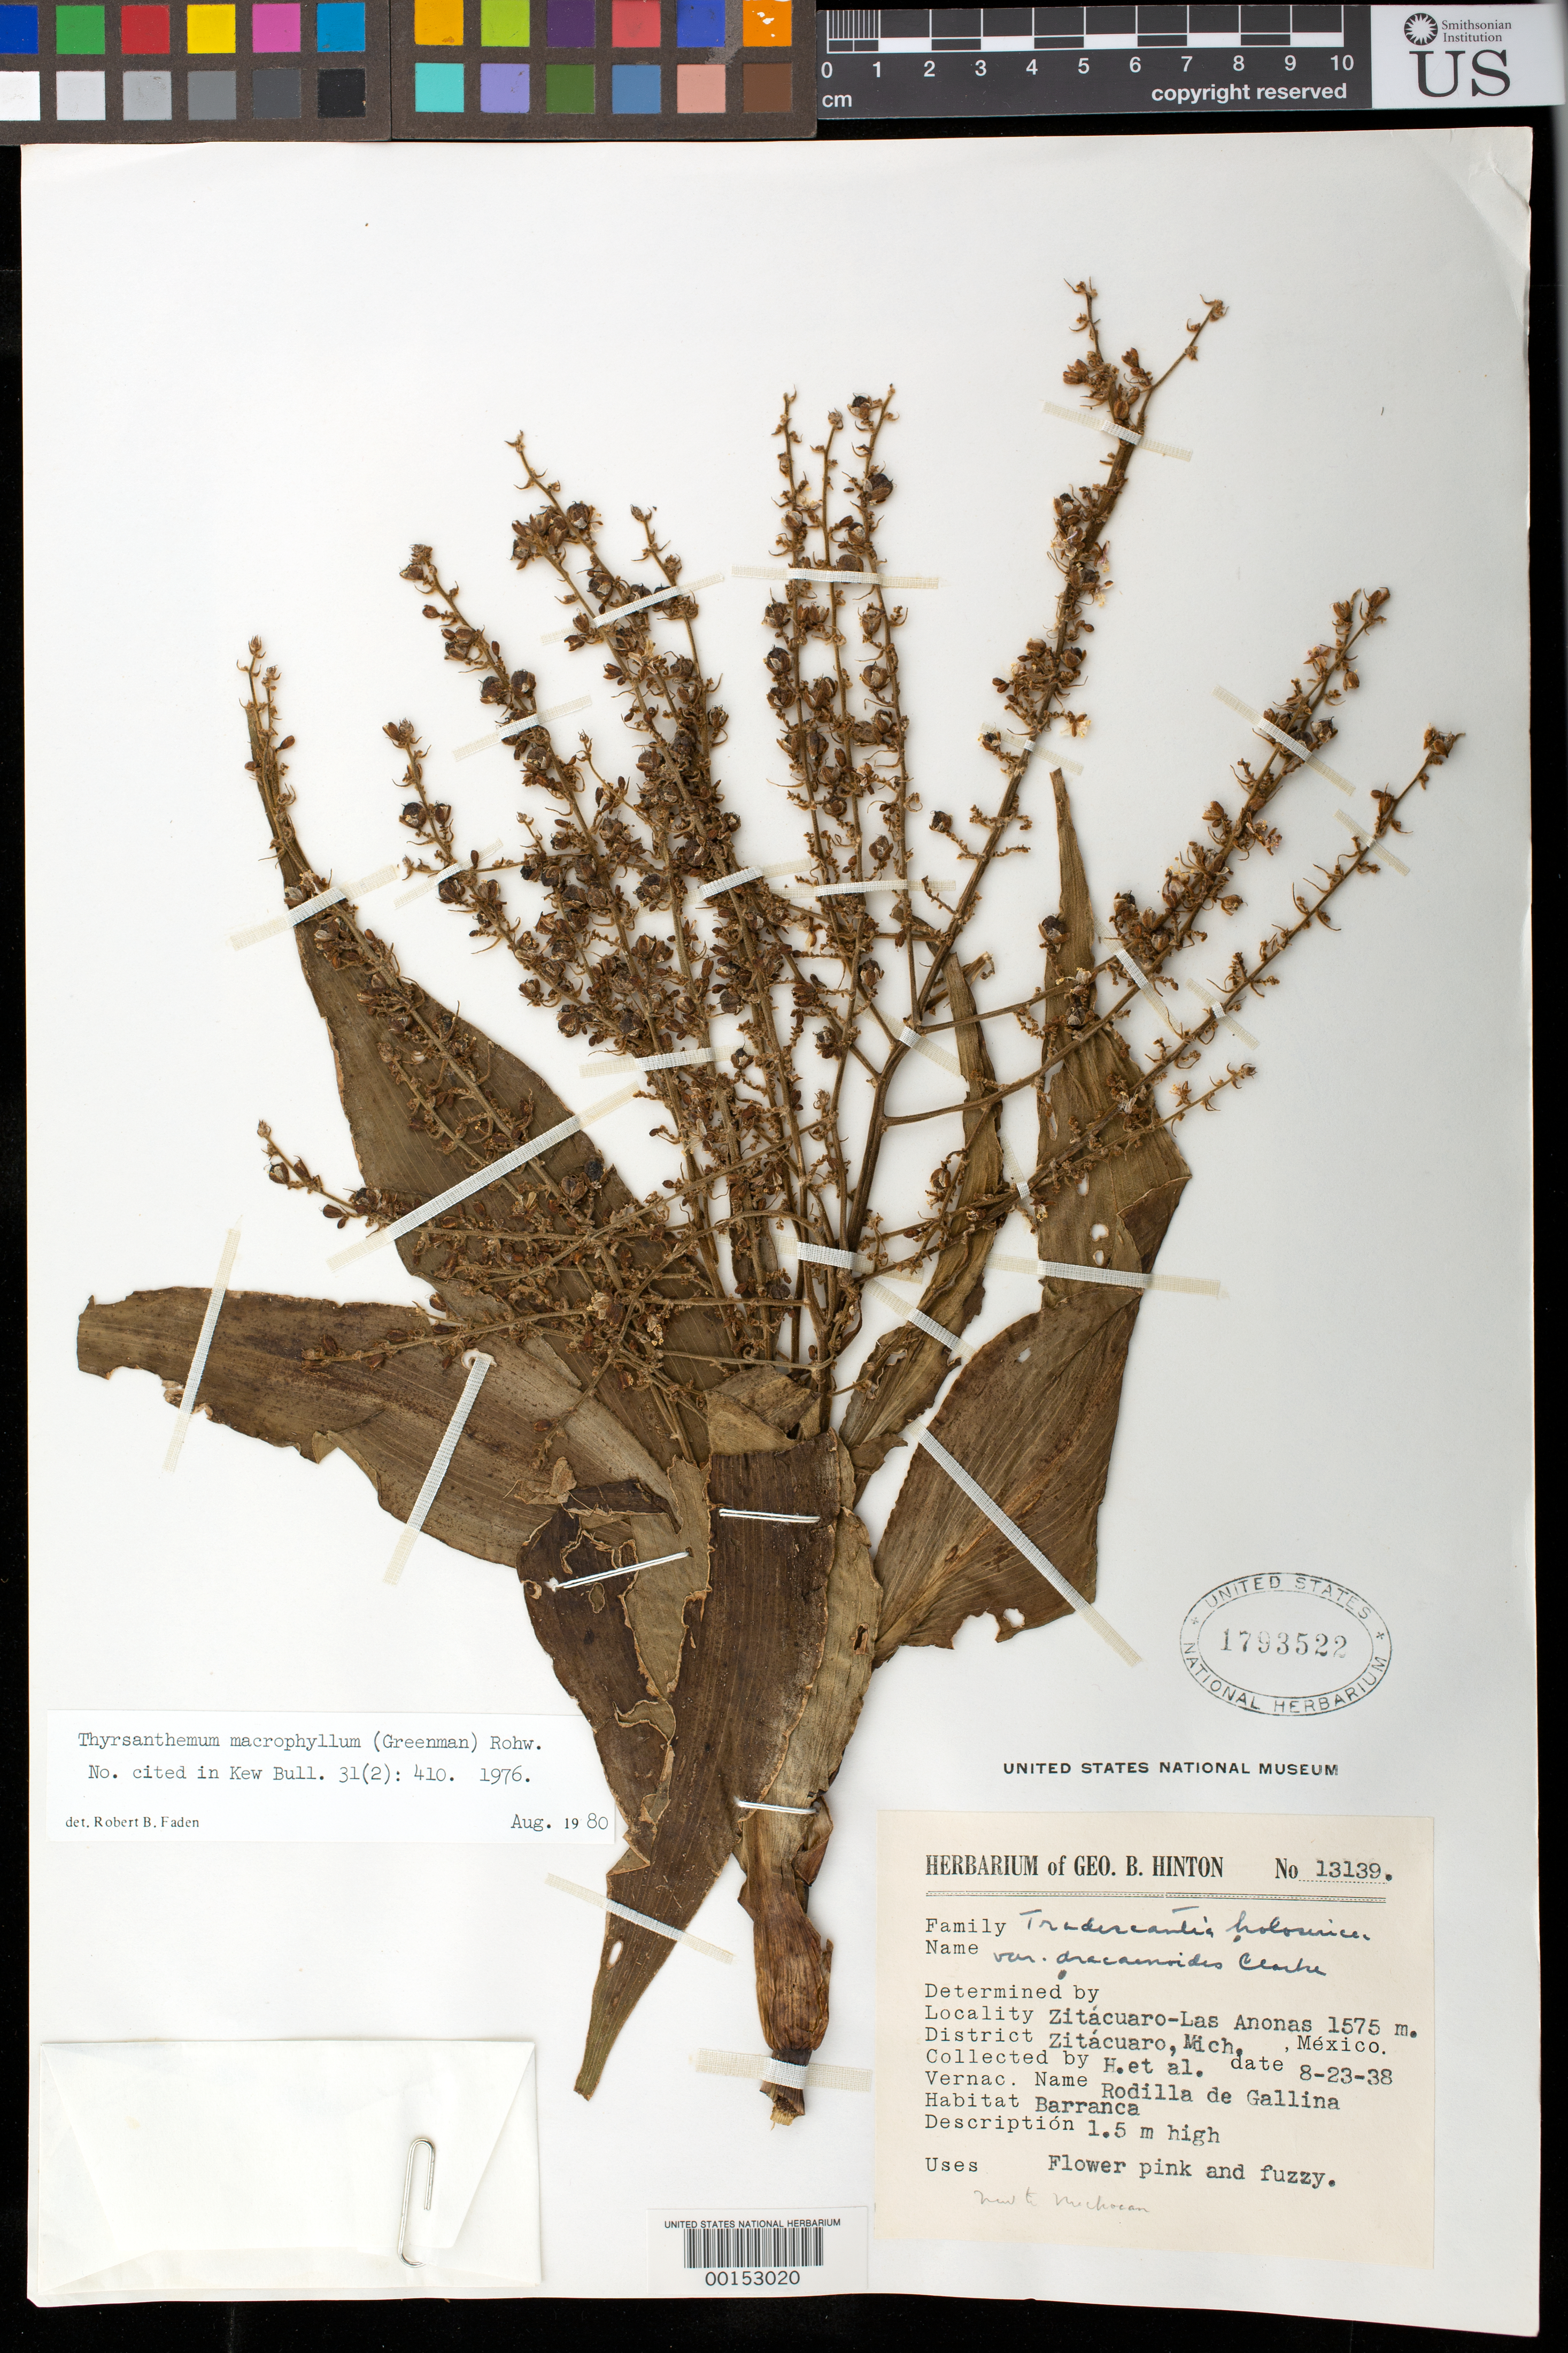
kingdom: Plantae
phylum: Tracheophyta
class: Liliopsida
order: Commelinales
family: Commelinaceae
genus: Thyrsanthemum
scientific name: Thyrsanthemum macrophyllum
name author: (Greenm.) Rohw.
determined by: Faden, Robert B., (US), Smithsonian Institution - National Museum of Natural History (UNITED STATES)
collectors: G. B. Hinton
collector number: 13139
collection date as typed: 23 Aug 1938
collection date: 1938-08-23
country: Mexico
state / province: Michoacán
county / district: Zitácuaro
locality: Zitacuaro - Las Anonas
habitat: Barranca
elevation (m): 1575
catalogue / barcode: US 1793522